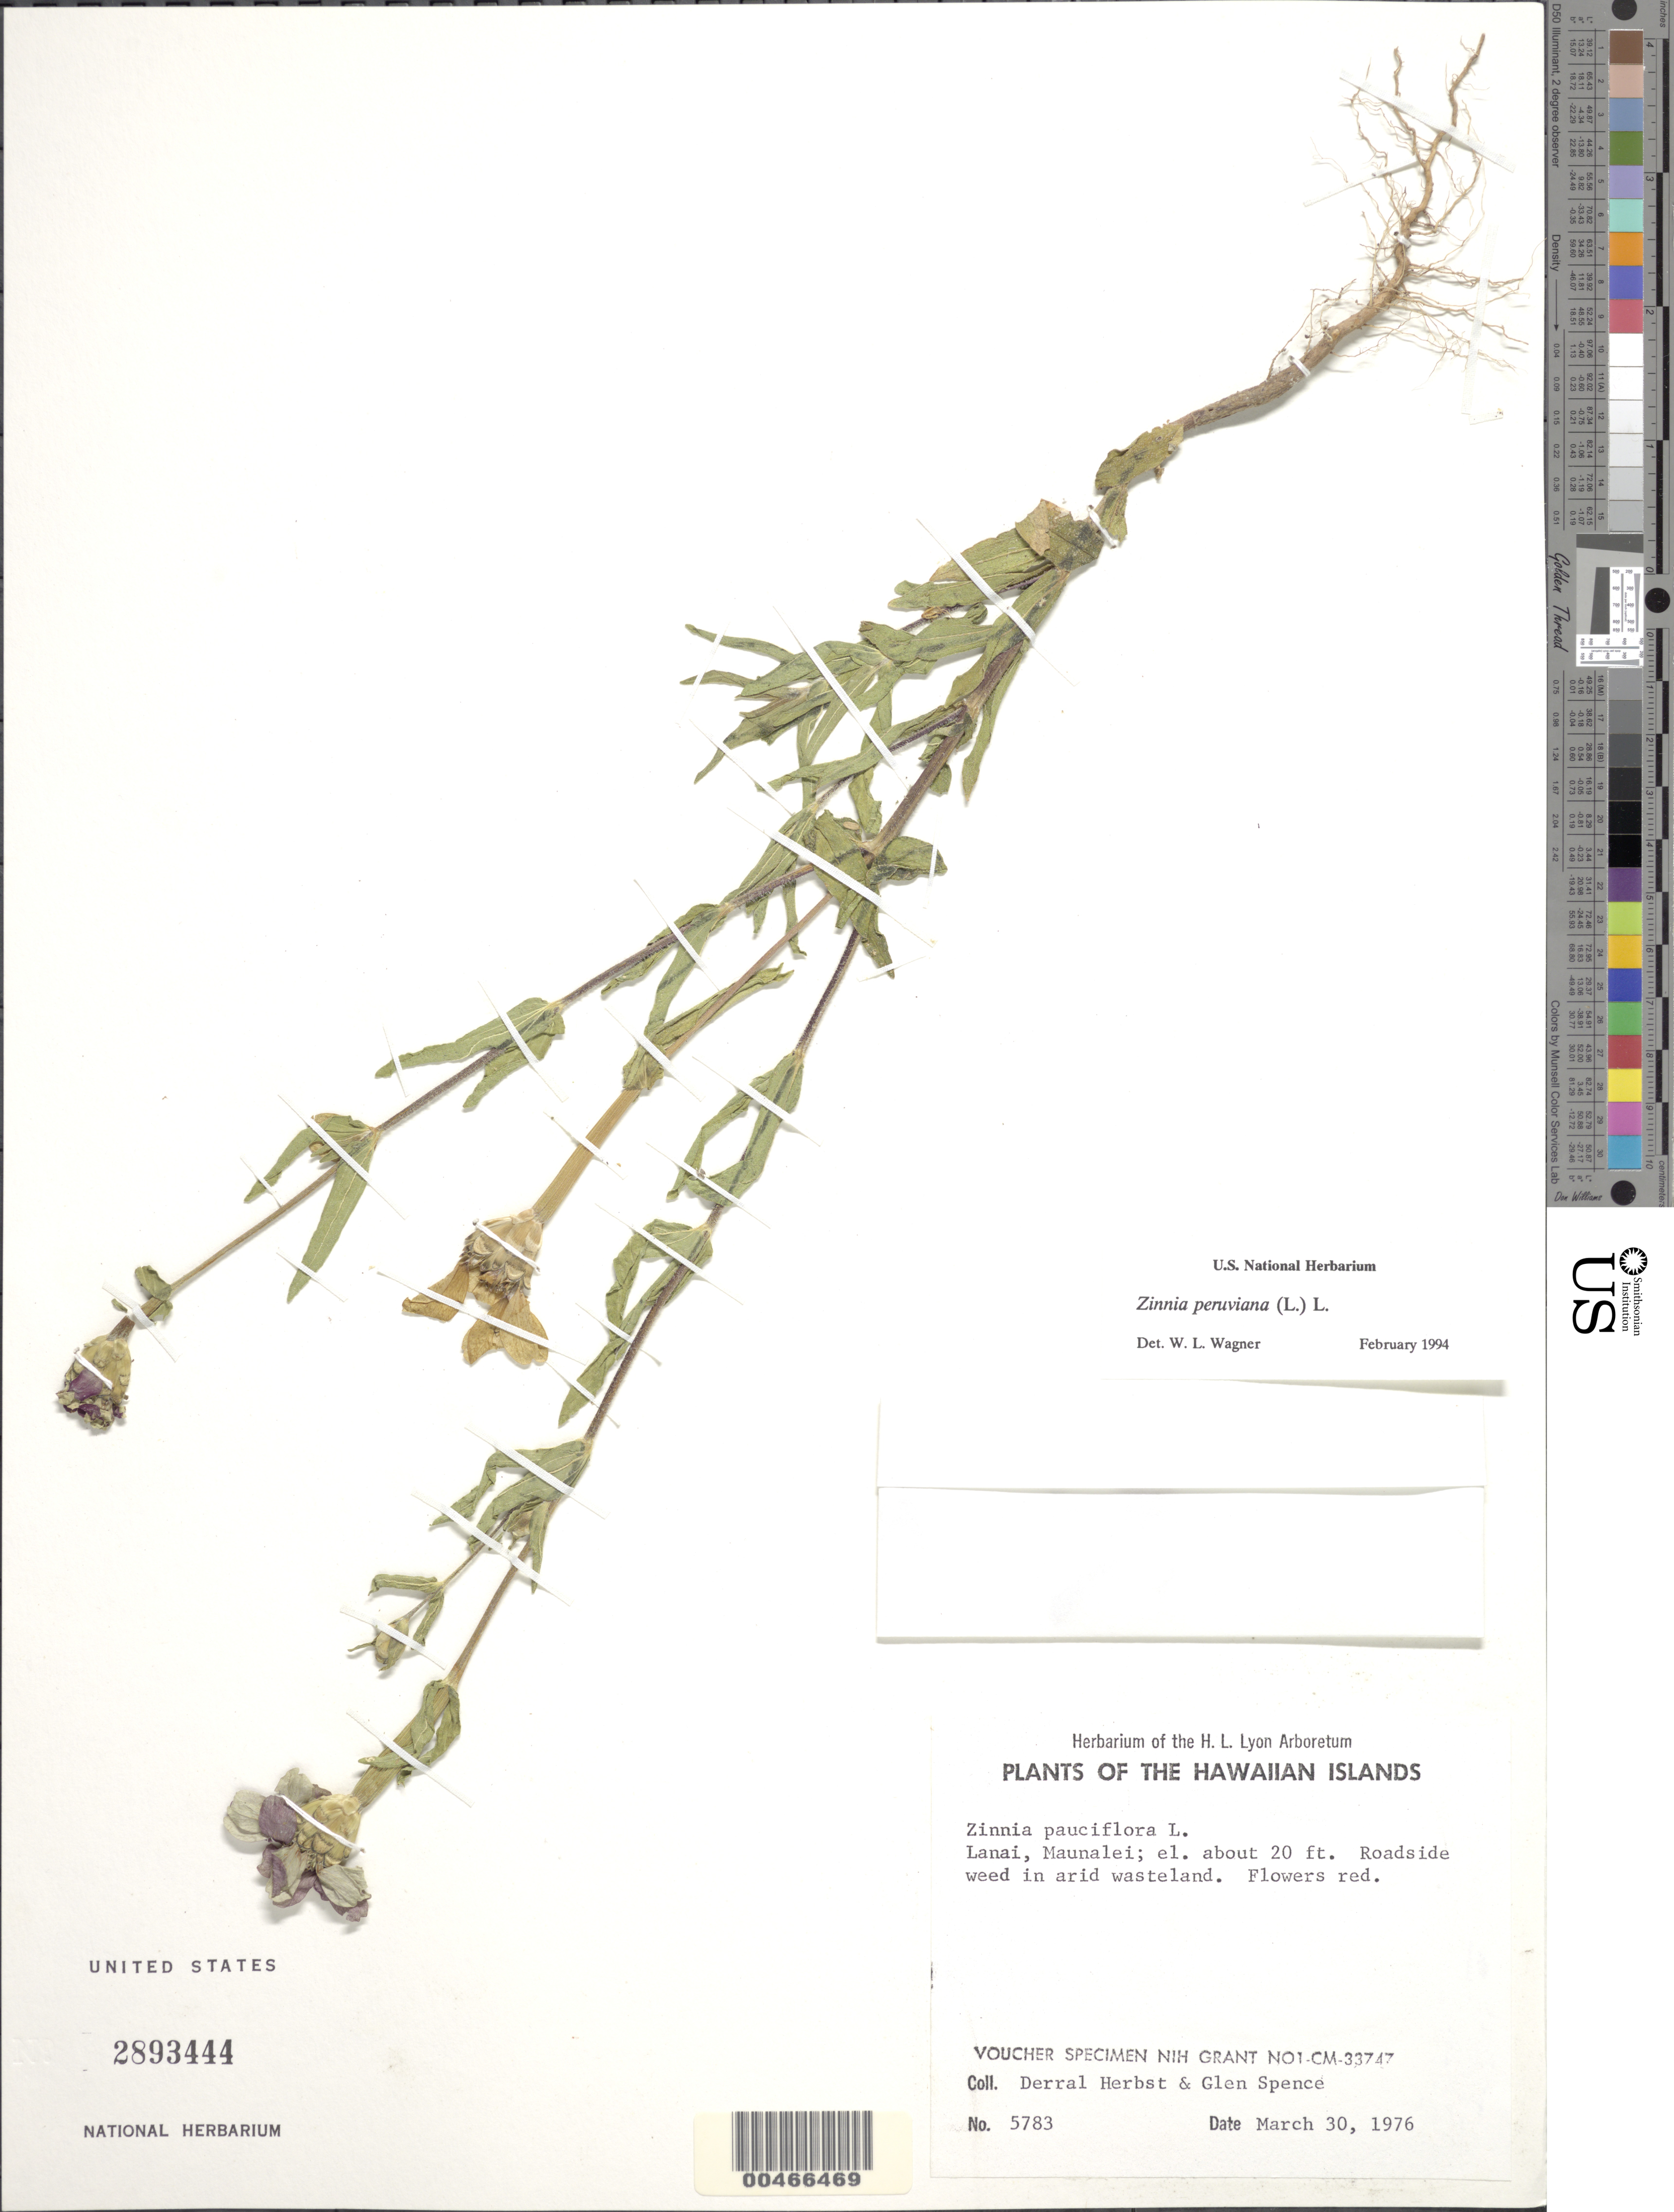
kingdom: Plantae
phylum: Tracheophyta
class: Magnoliopsida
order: Asterales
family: Asteraceae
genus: Zinnia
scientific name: Zinnia peruviana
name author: (L.) L.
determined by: Wagner, W. L., (BOT), Smithsonian Institution - National Museum of Natural History (UNITED STATES)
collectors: D. R. Herbst & G. Spence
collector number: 5783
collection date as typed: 30 Mar 1976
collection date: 1976-03-30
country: United States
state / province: Hawaii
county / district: Maui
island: Lana'i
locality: Maunalei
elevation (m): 6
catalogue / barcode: US 2893444